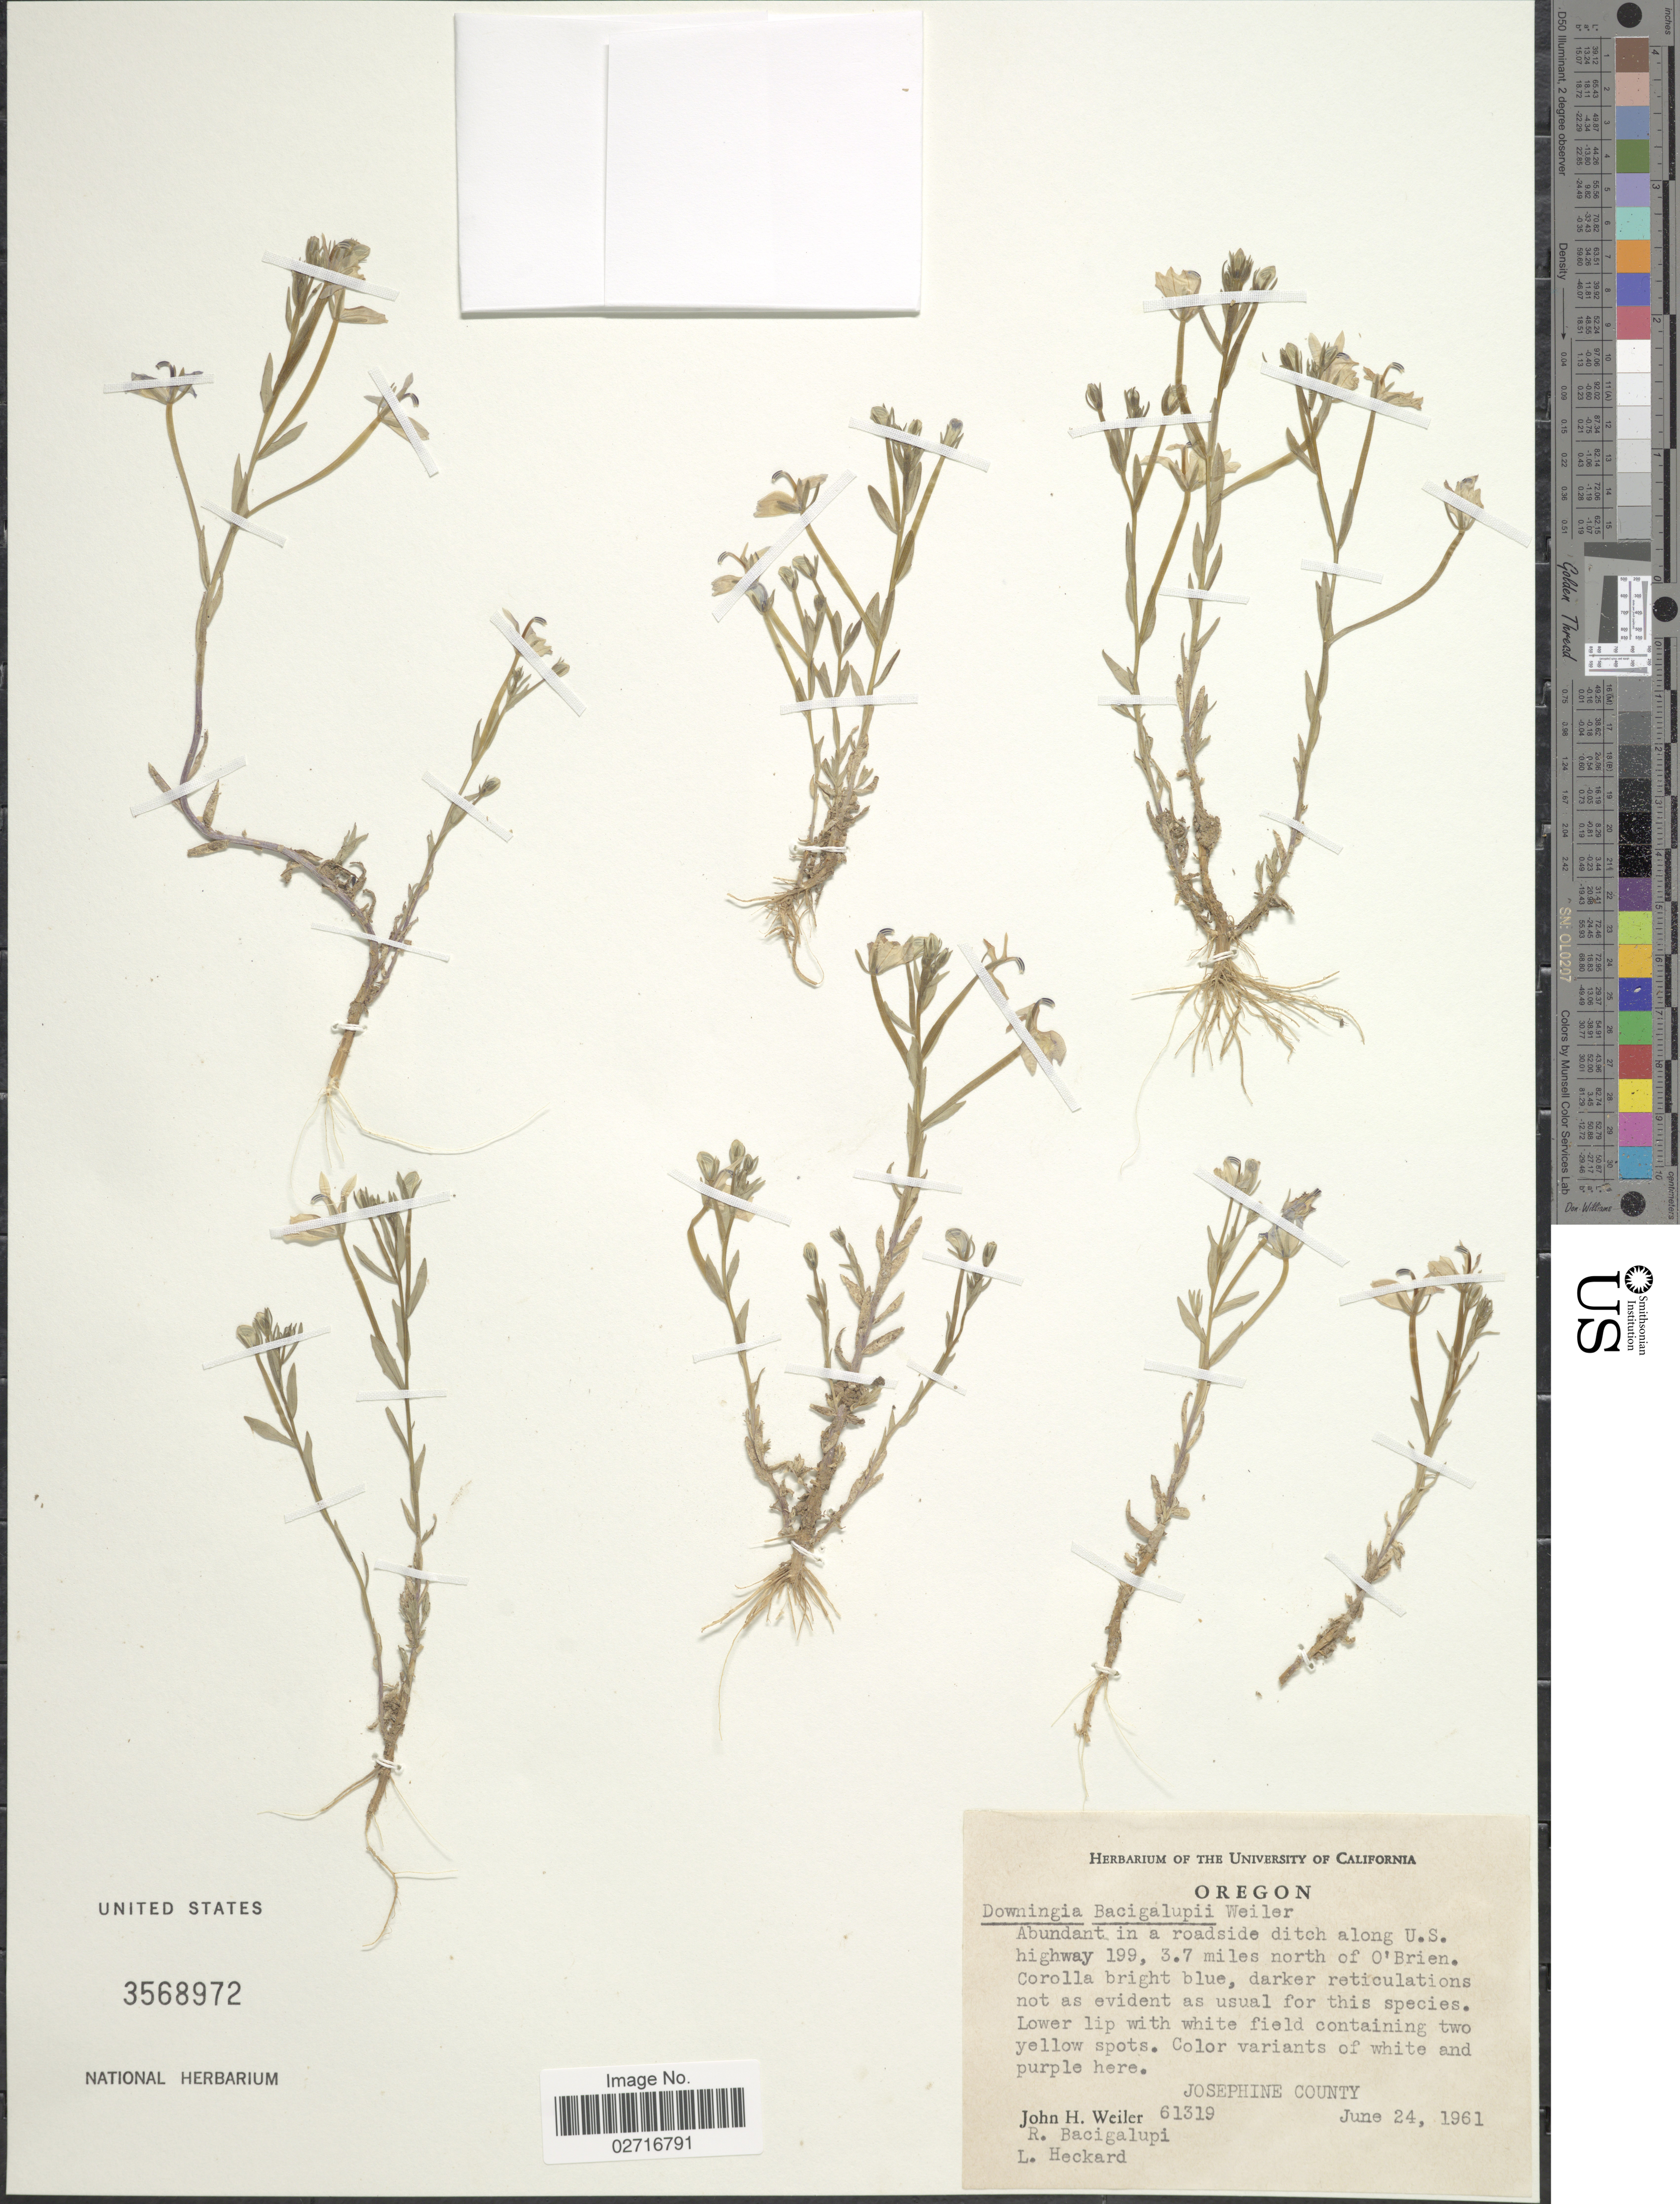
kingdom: Plantae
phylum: Tracheophyta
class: Magnoliopsida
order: Asterales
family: Campanulaceae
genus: Downingia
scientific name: Downingia bacigalupii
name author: Weiler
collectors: J. H. Weiler, R. Bacigalupi & L. R. Heckard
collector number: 61319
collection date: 1961-06-24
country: United States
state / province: Oregon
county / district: Josephine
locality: Abundant in a roadside ditch along U.S. highway 199, 3.7 miles north of O'Brien, Josephine County.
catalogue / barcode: US 3568972